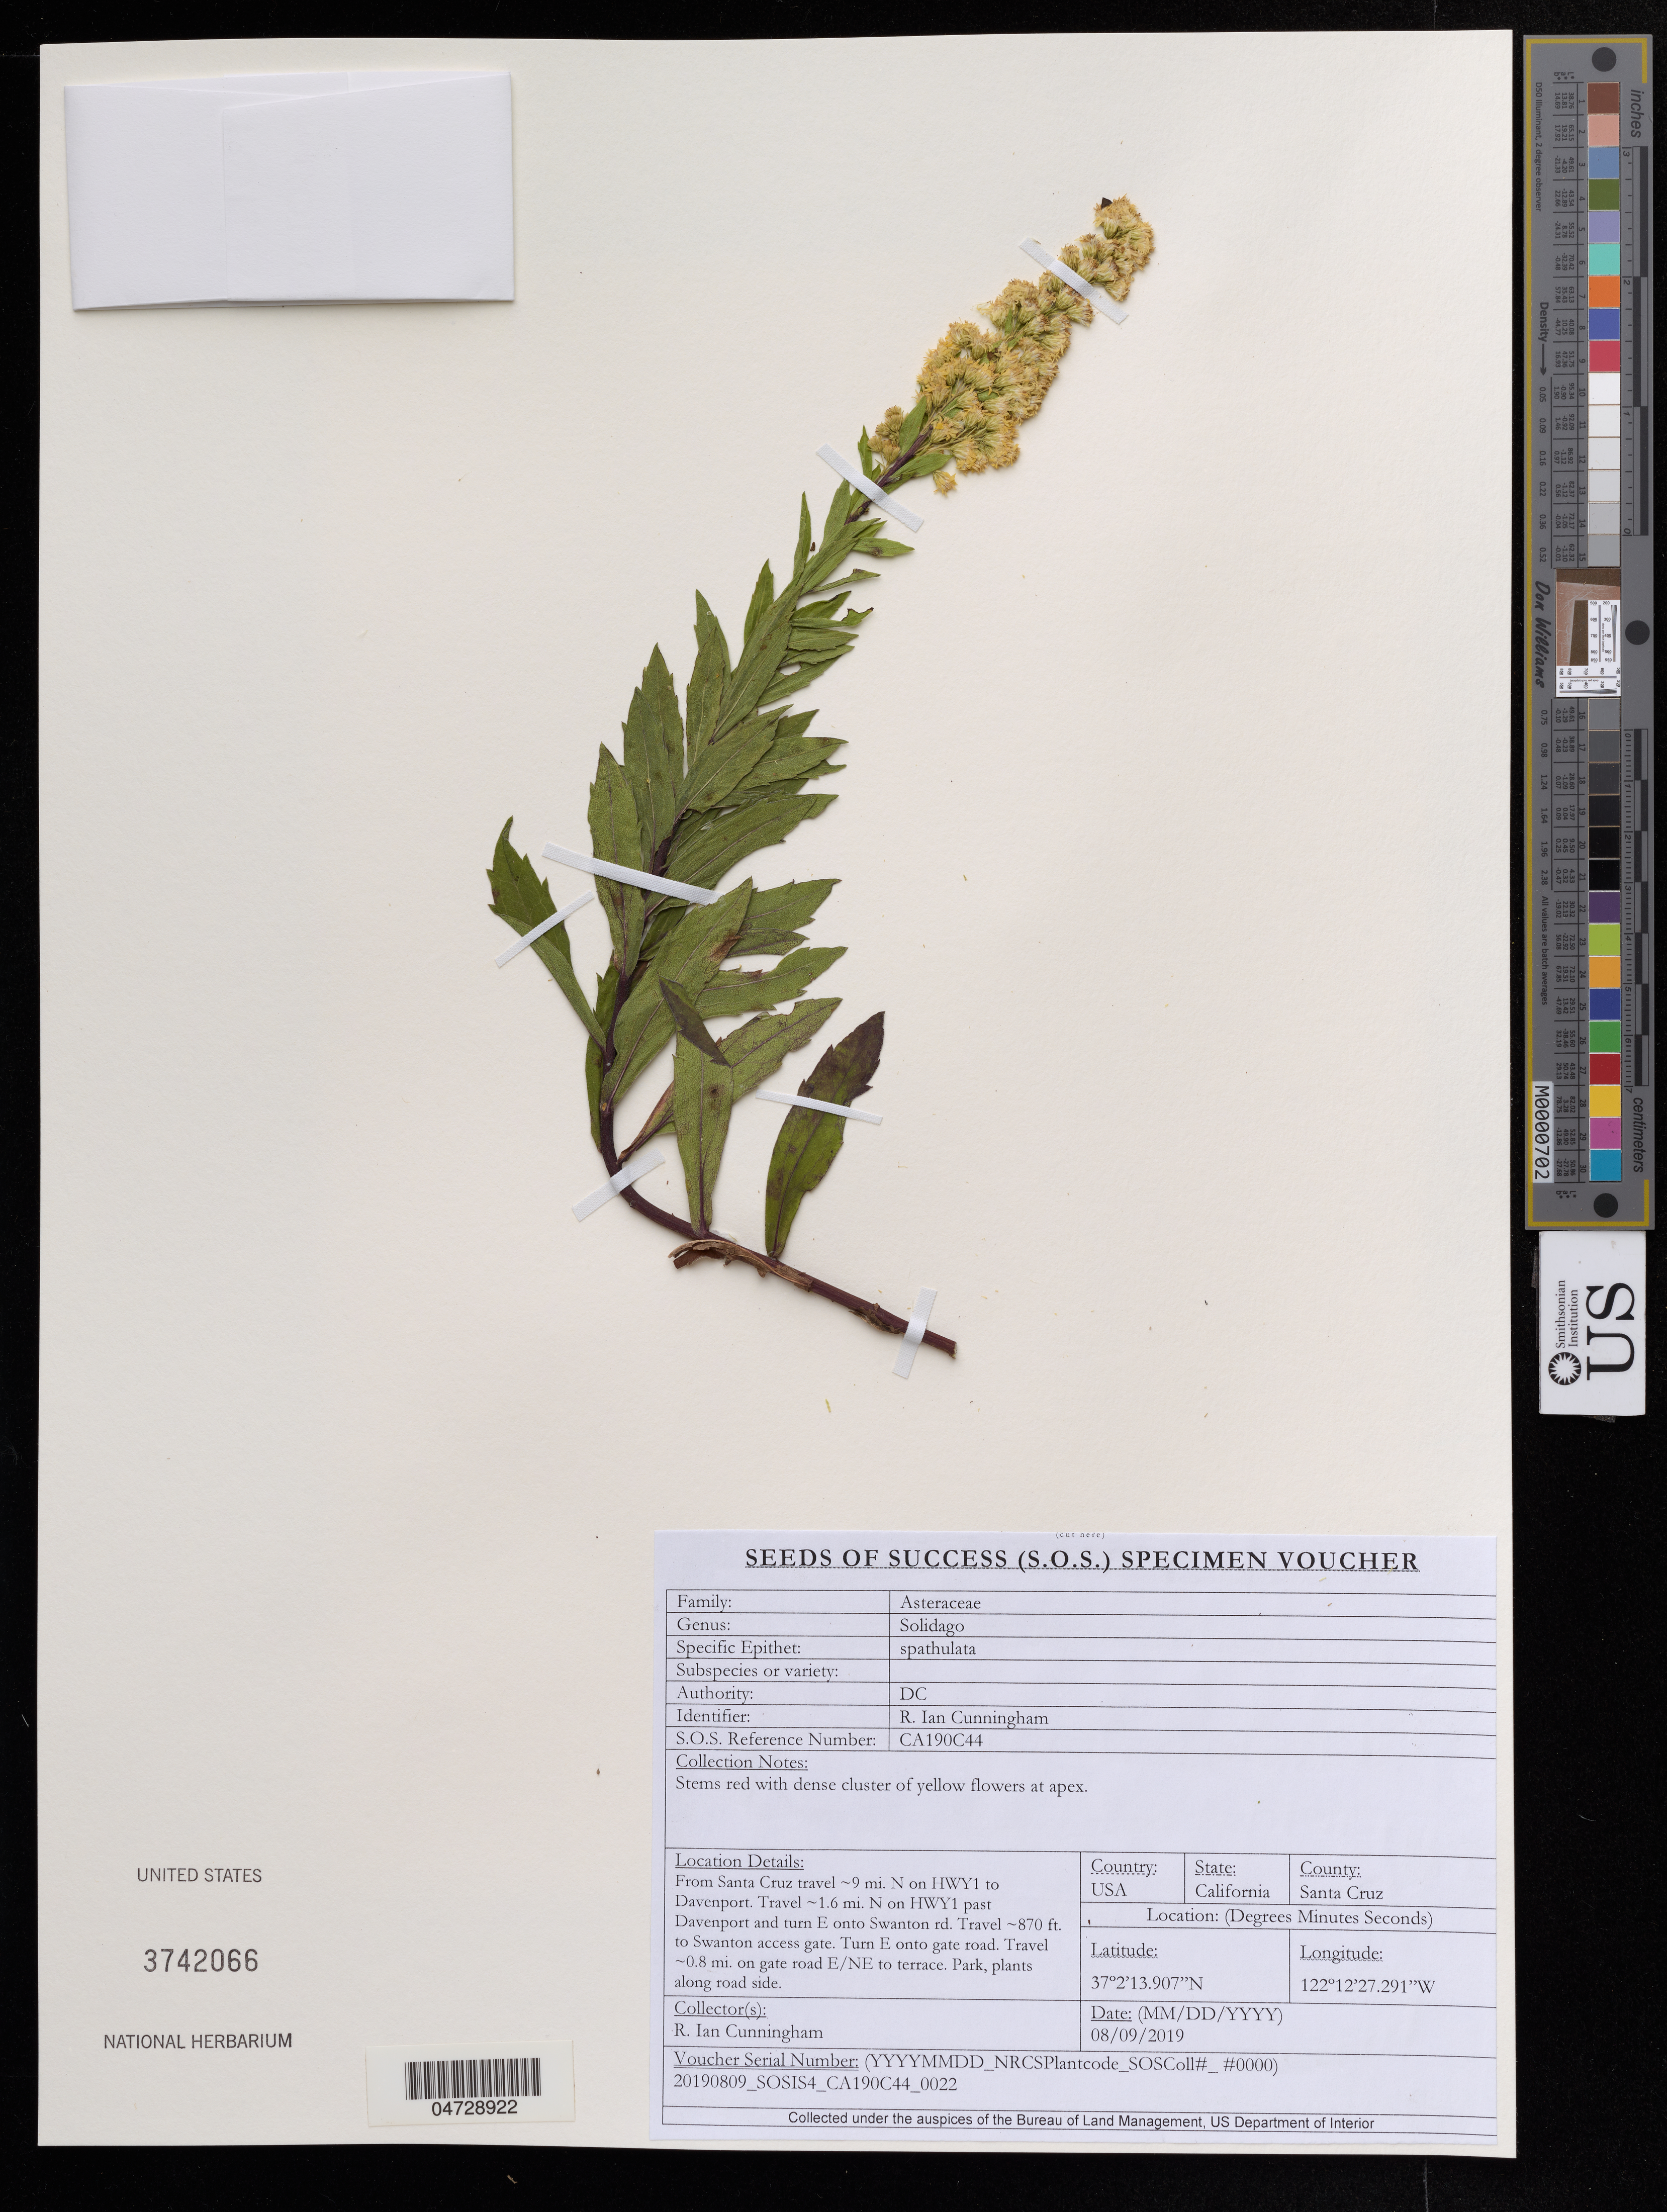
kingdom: Plantae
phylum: Tracheophyta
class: Magnoliopsida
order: Asterales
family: Asteraceae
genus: Solidago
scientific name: Solidago spathulata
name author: DC.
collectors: I. Cunningham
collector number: CA190C44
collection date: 2019-08-09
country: United States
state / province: California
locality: From Santa Cruz travel~ 9 mi. N on HWY1 to Davenport. Travel !1.6 mi. N on HWY1 past Davenport and turn E onto Swanton rd. Travel ~ 870 ft. to Swanton acces gate. Turn E onto gate road. Travel ~0.8 mi. on gate road E/NE to terrace.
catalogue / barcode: US 3742066